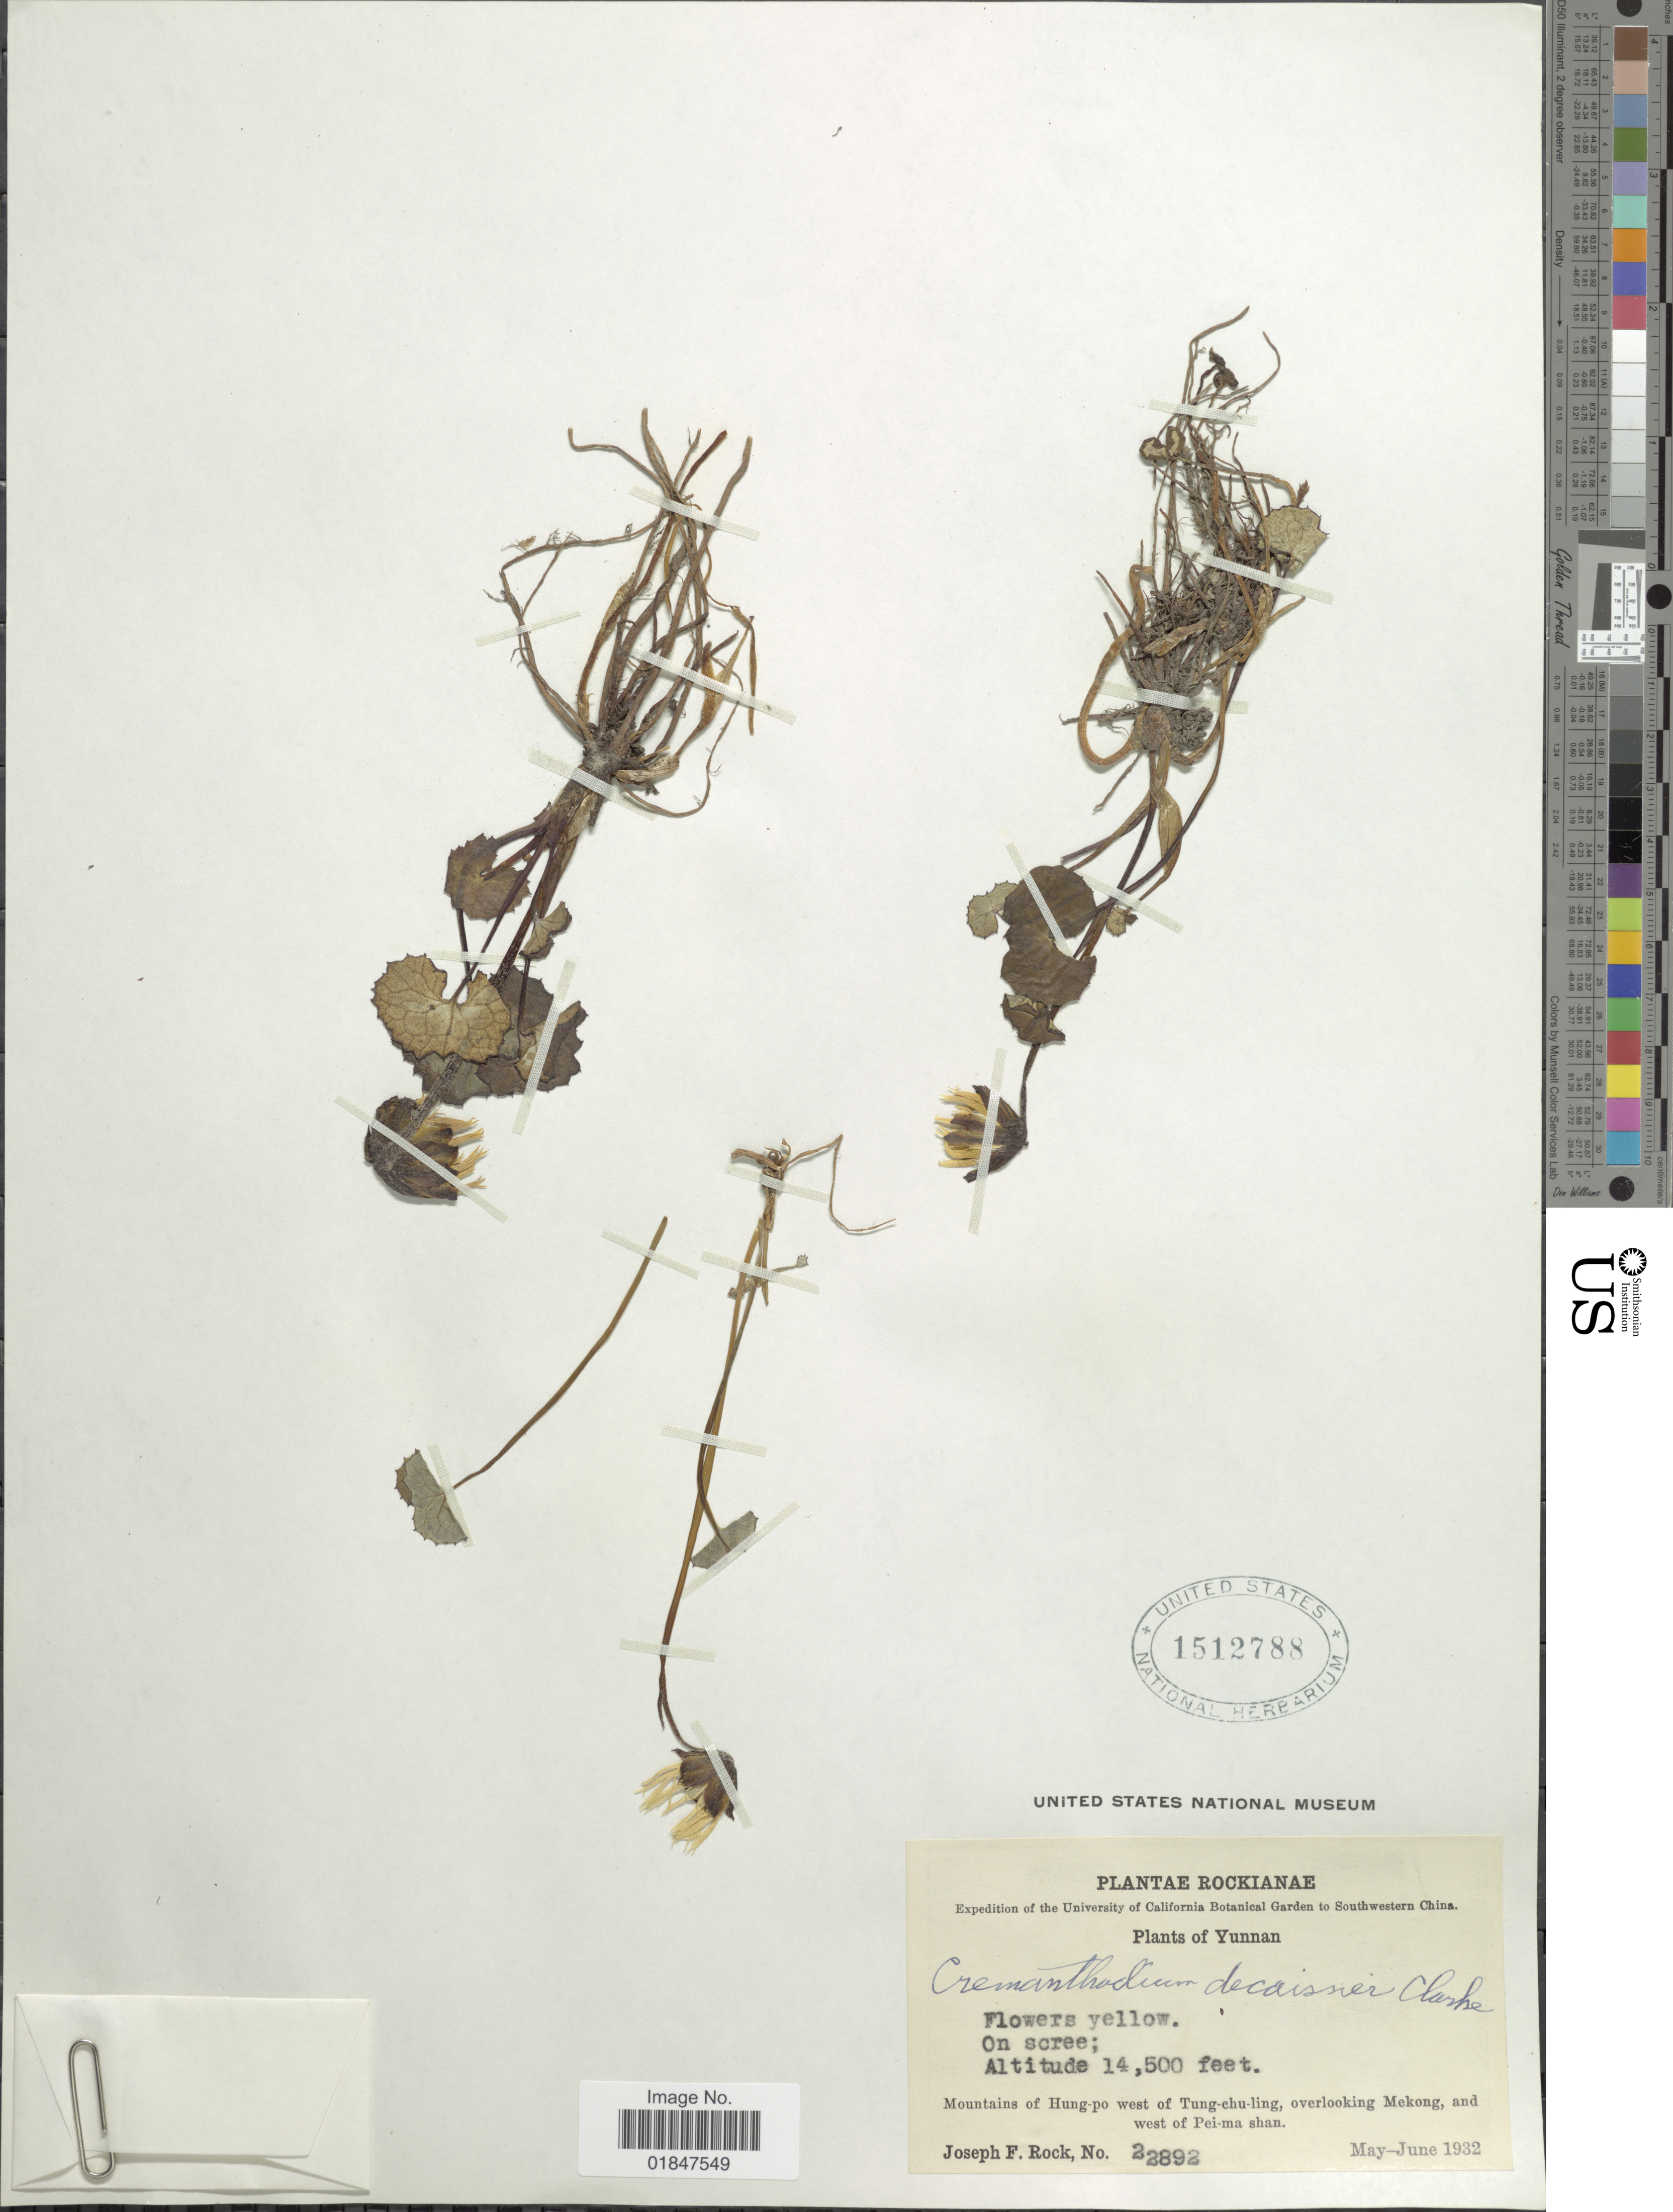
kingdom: Plantae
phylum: Tracheophyta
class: Magnoliopsida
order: Asterales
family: Asteraceae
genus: Cremanthodium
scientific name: Cremanthodium decaisnei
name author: C.B. Clarke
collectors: J. F. Rock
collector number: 22892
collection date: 1932-05/1932-06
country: China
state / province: Yunnan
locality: Mountains of Hung-po west of Tung-chu-ling, overlooking Mekong, and west of Pei-ma shan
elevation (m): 4420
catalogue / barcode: US 1512788